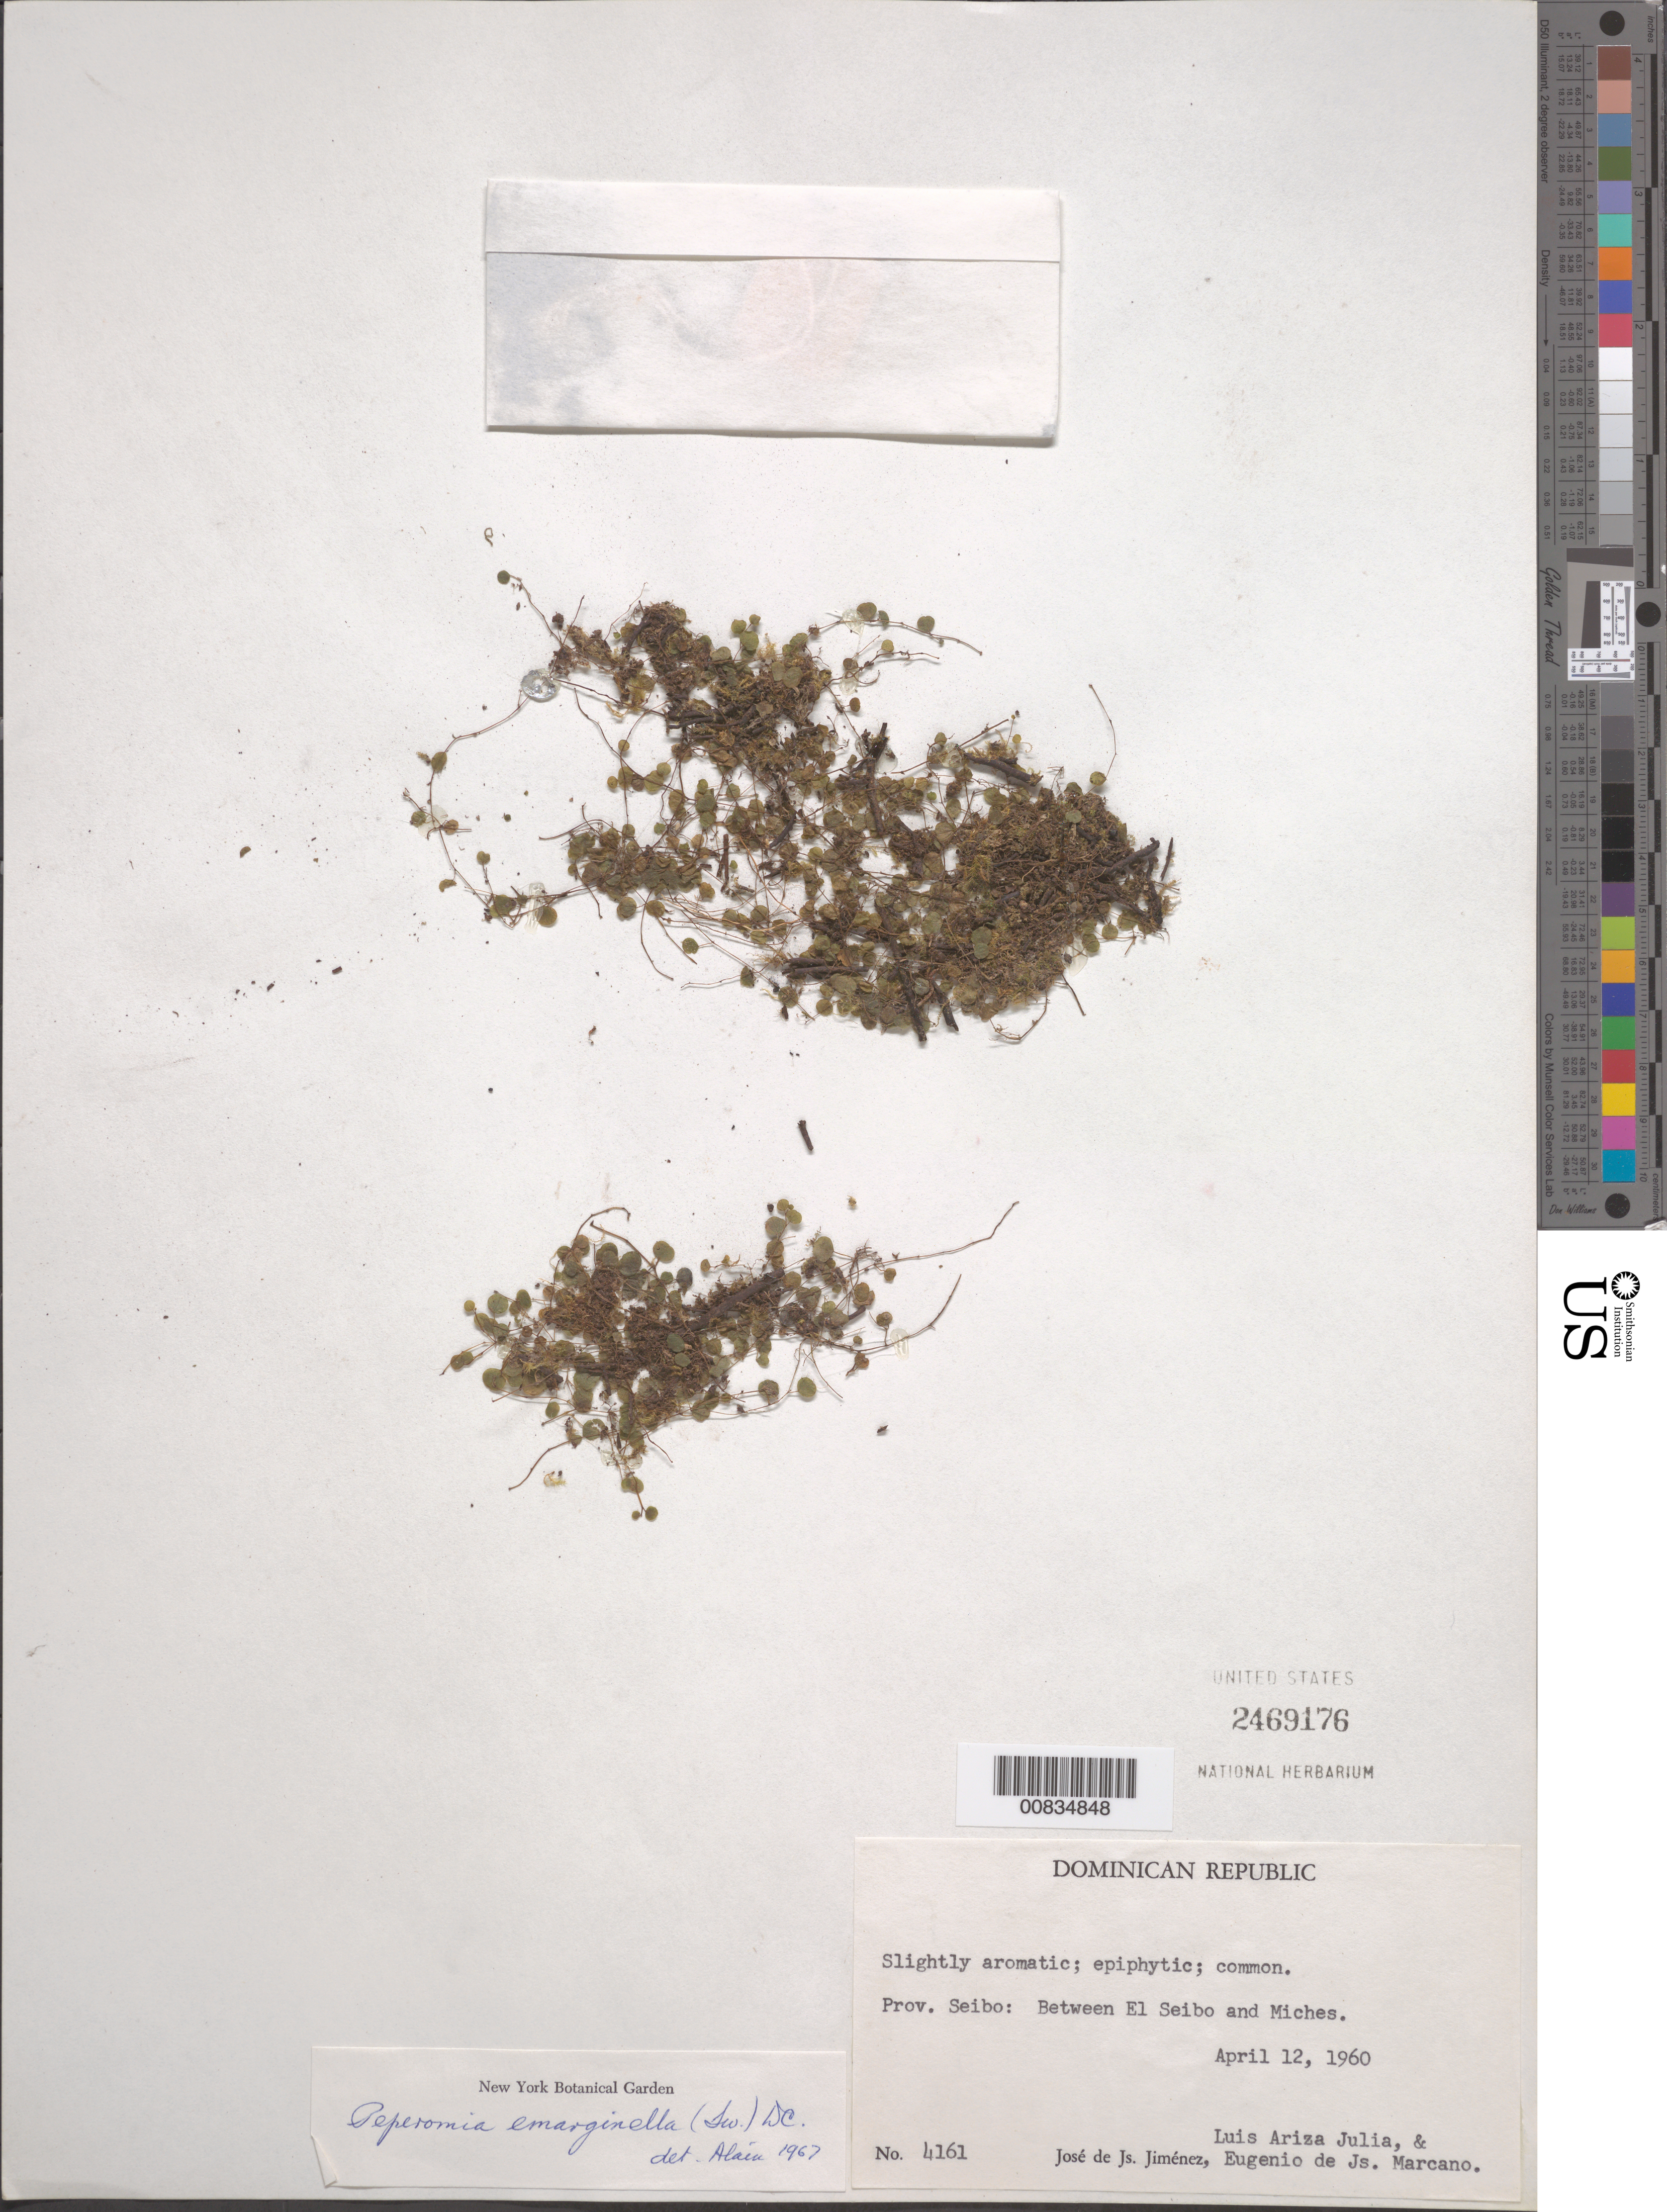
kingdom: Plantae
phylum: Tracheophyta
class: Magnoliopsida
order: Piperales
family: Piperaceae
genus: Peperomia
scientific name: Peperomia emarginella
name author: (Sw. ex Wikstr.) C. DC.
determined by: Liogier, Alain H.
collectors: J. J. Jiménez, L. Ariza-Julia & E. J. Marcano F.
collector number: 4161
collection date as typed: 12 Apr 1960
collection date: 1960-04-12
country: Dominican Republic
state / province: El Seibo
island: Hispaniola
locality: Between El Seibo and Miches.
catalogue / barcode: US 2469176